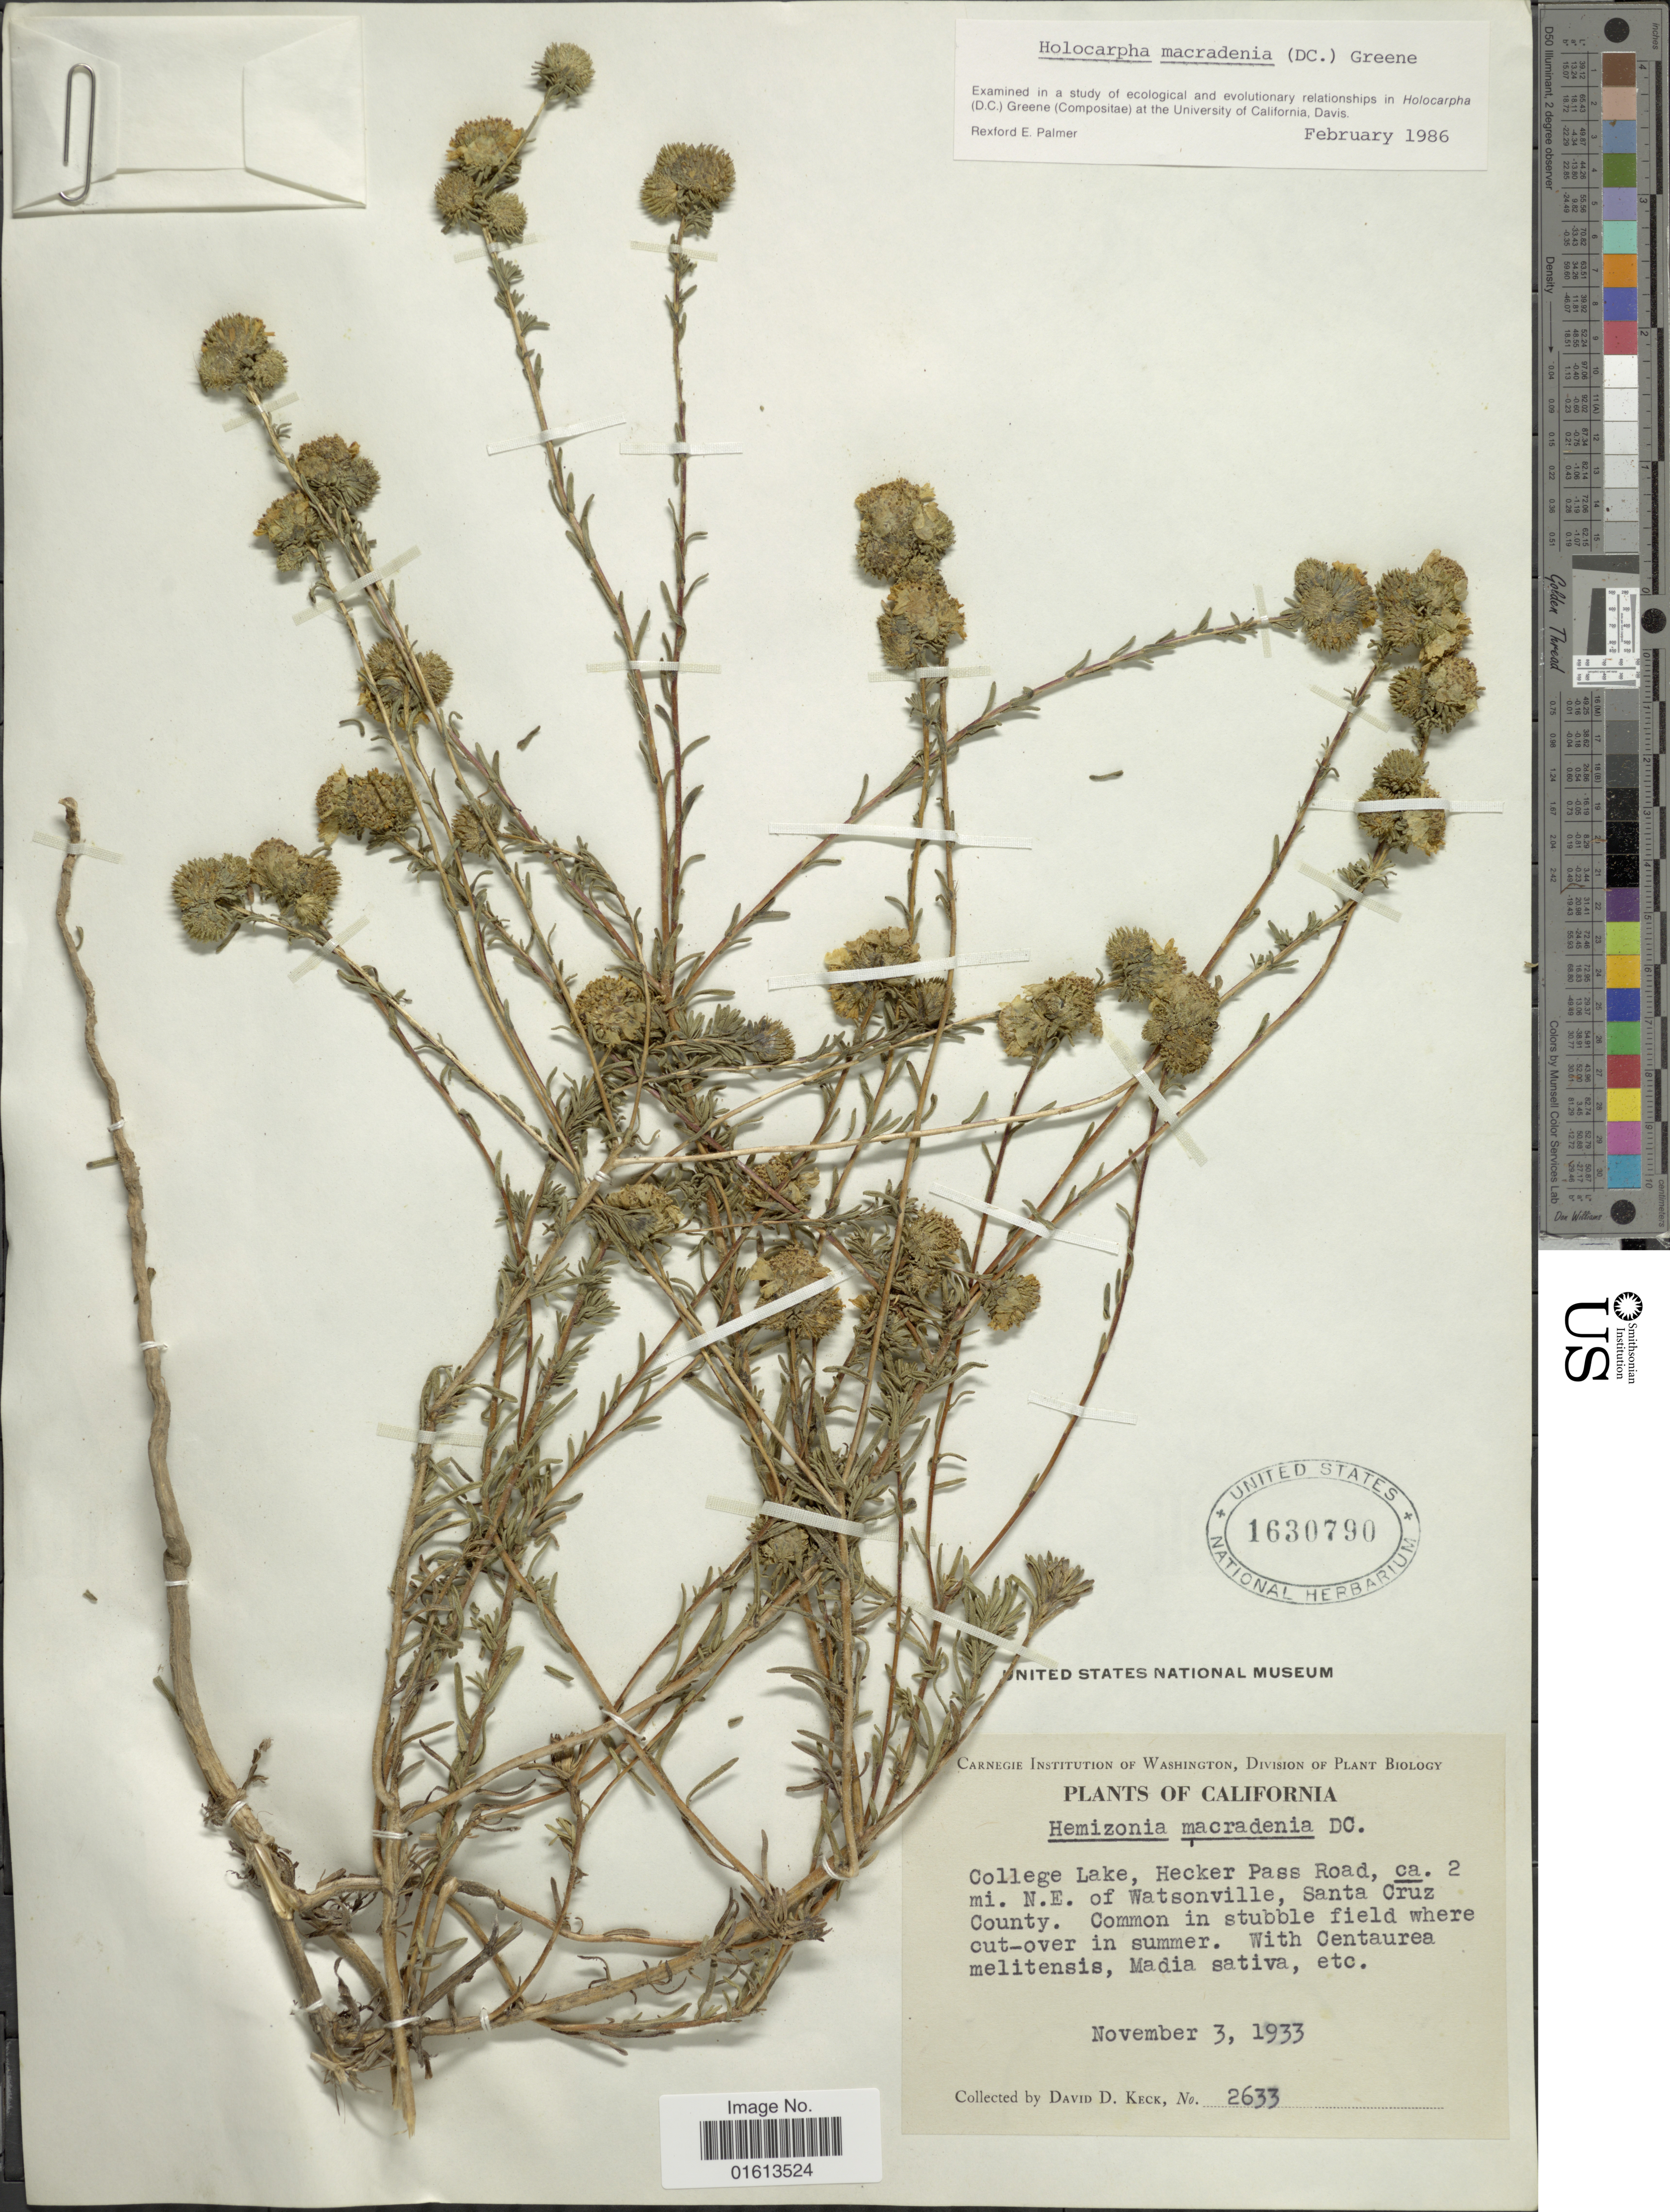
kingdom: Plantae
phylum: Tracheophyta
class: Magnoliopsida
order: Asterales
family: Asteraceae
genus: Holocarpha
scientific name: Holocarpha macradenia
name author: (DC.) Greene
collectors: D. D. Keck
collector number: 2633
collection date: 1933-11-03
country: United States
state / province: California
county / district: Santa Cruz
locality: College Lake, Hecker Pass Road, ca. 2 mi. N. E. of Watsonville, Santa Cruz County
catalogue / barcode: US 1630790